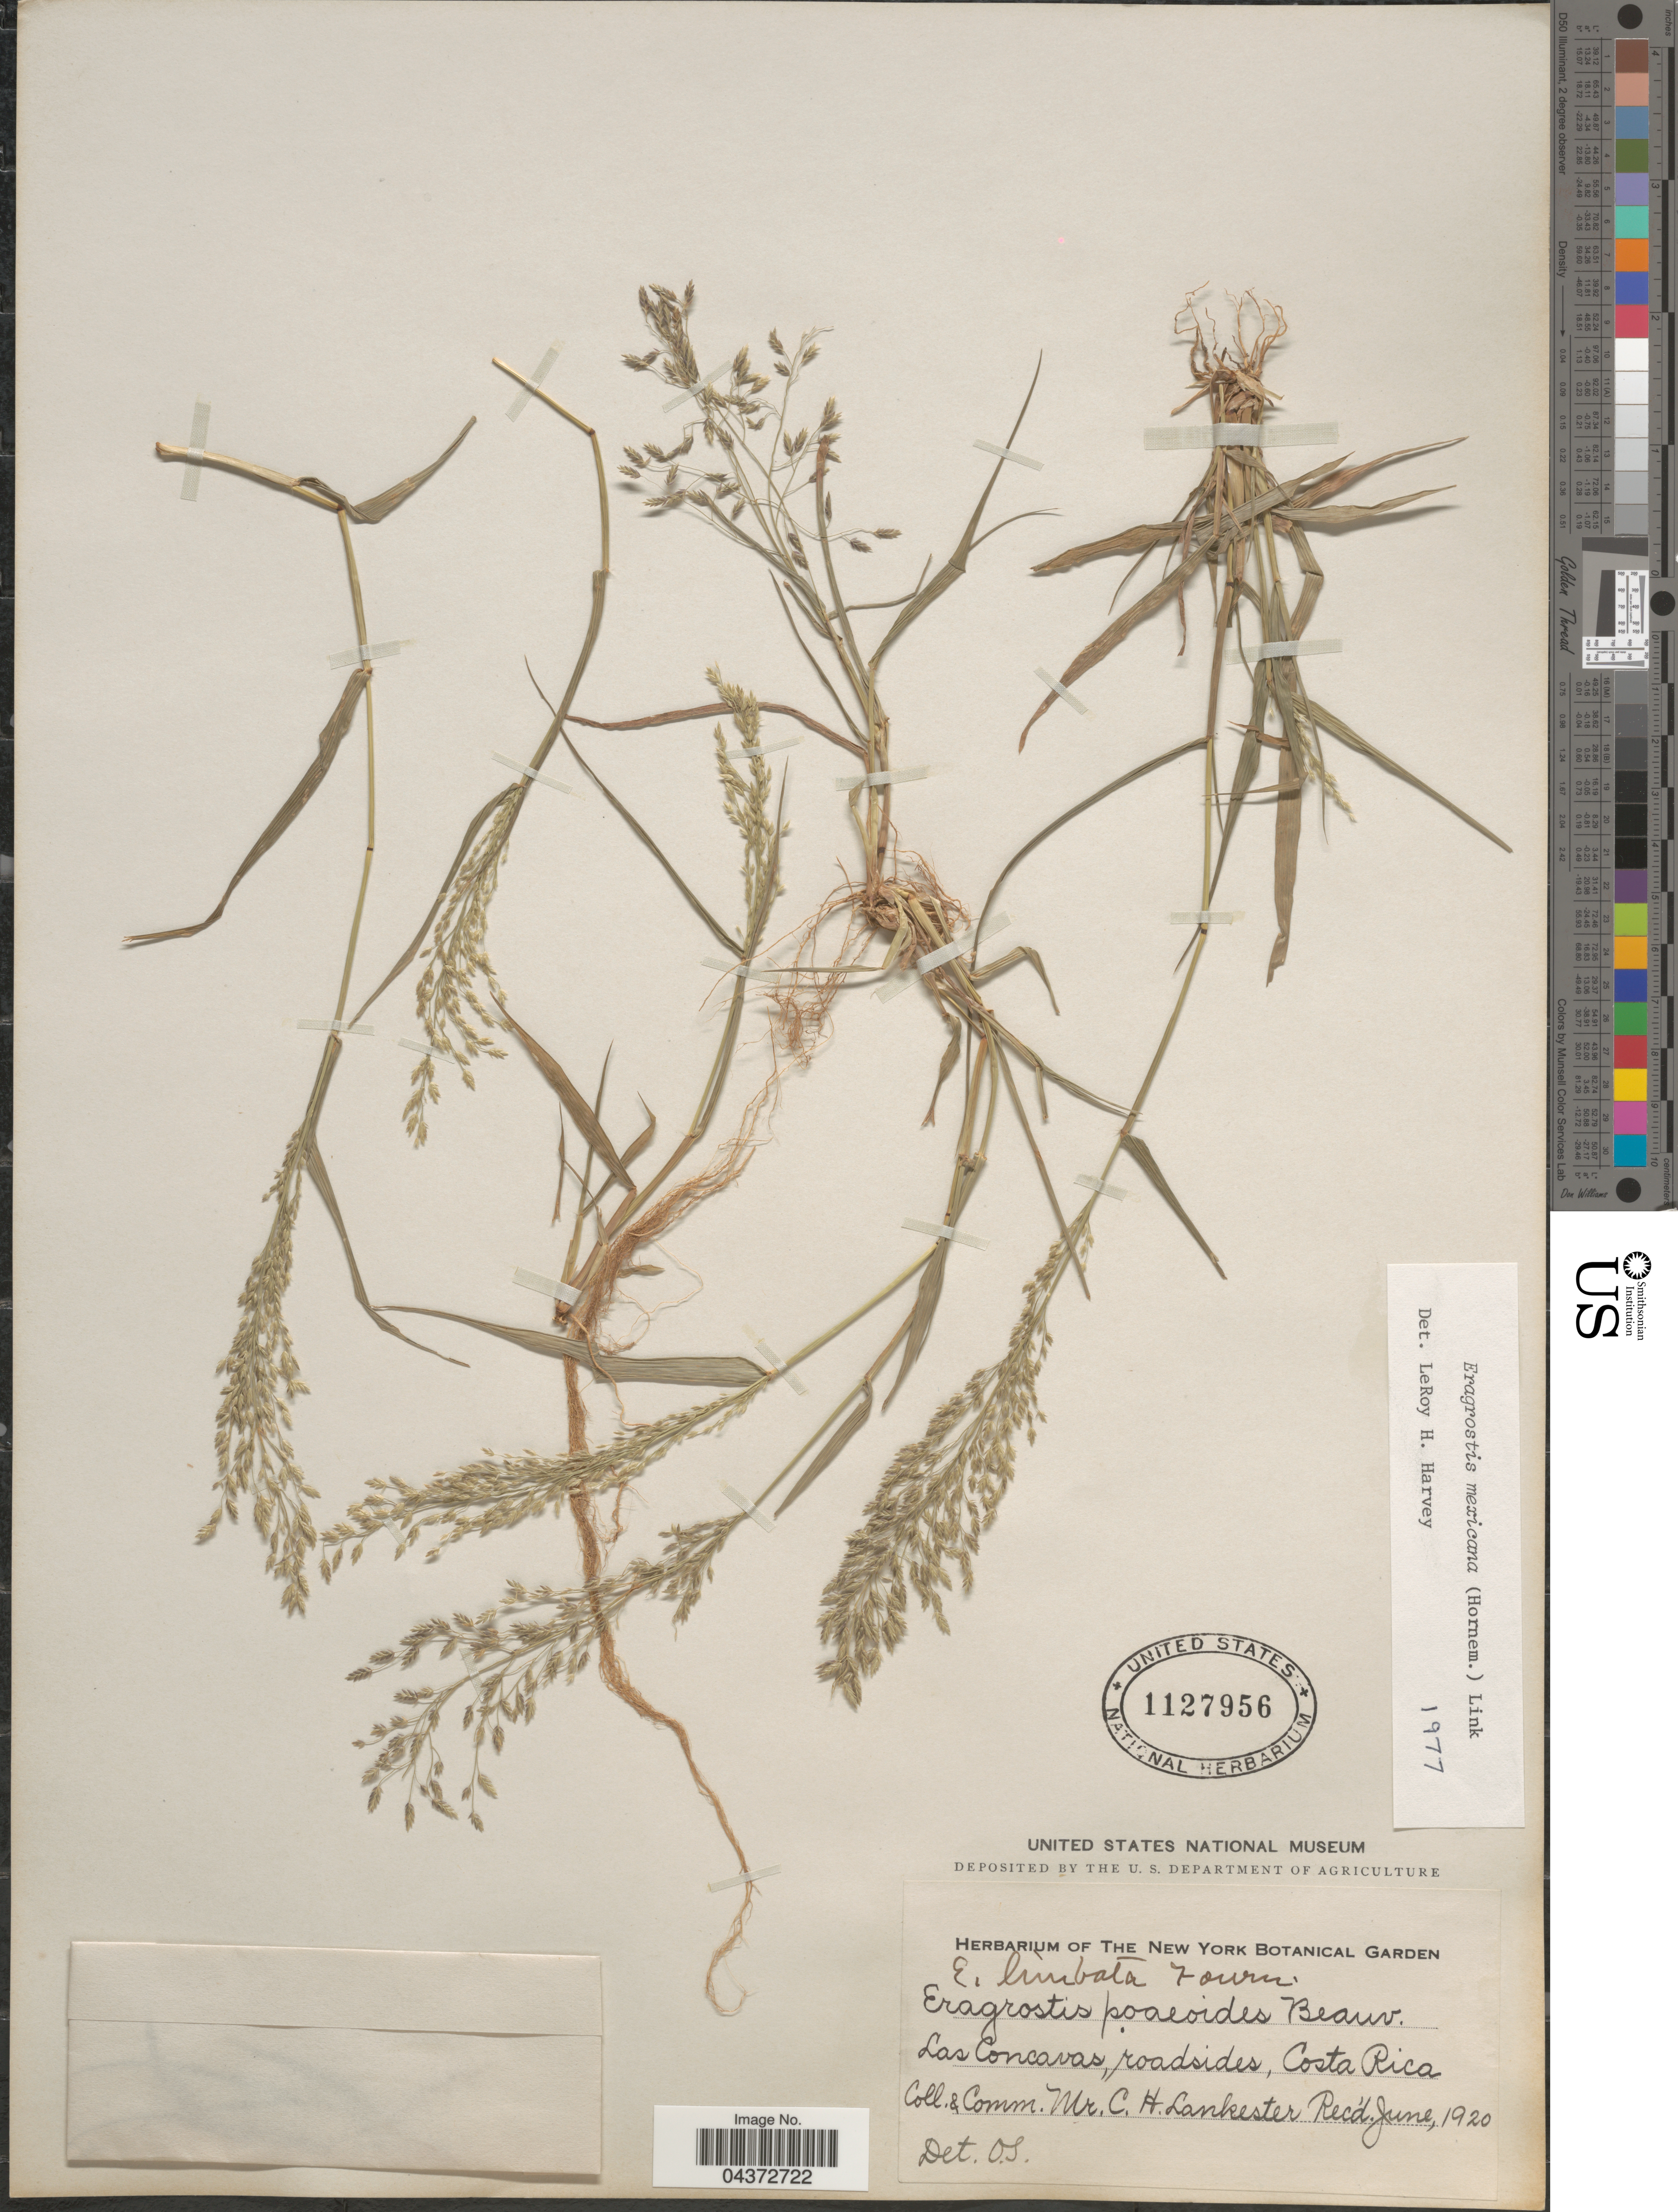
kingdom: Plantae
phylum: Tracheophyta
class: Liliopsida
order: Poales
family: Poaceae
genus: Eragrostis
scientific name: Eragrostis mexicana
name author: (Hornem.) Link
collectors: C. H. Lankester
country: Costa Rica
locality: Las Concavas, roadsides.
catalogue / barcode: US 1127956